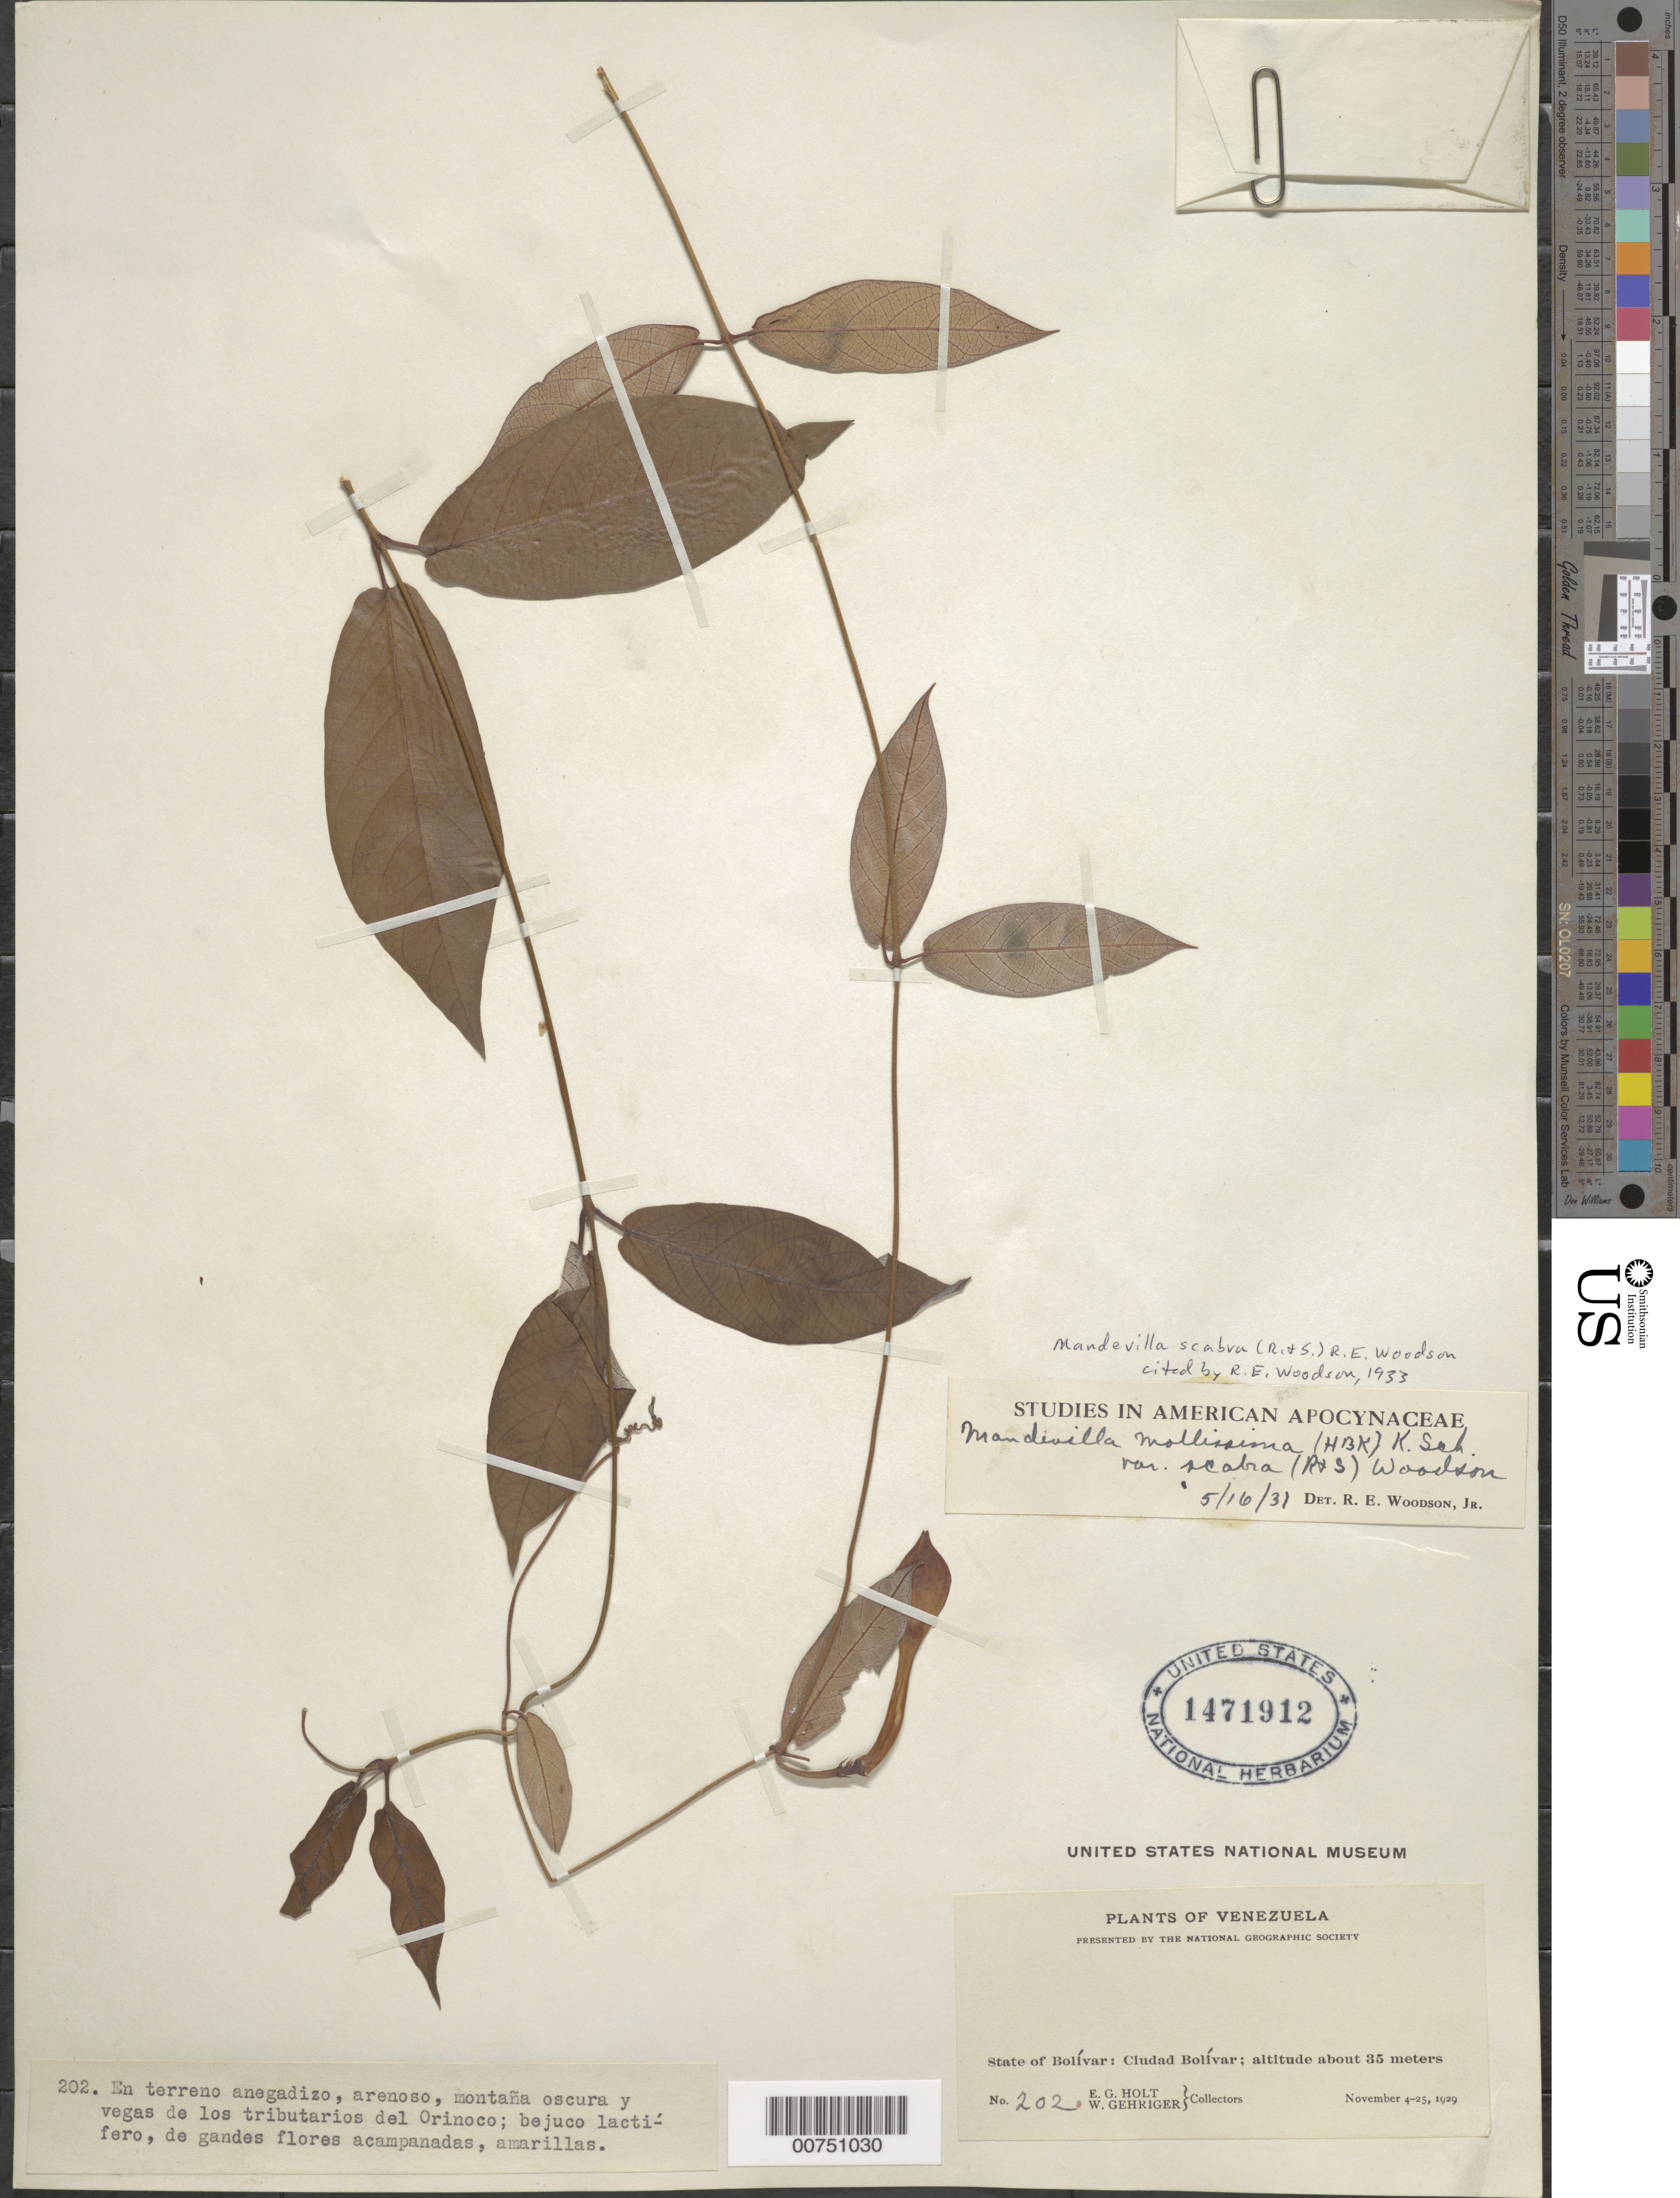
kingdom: Plantae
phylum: Tracheophyta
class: Magnoliopsida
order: Gentianales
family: Apocynaceae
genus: Mandevilla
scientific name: Mandevilla scabra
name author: (Hoffmanns. ex Roem. & Schult.) K. Schum.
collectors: E. Holt & W. Gehriger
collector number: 202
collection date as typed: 4-Nov-29 to 25-Nov-29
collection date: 1929-11-04/1929-11-25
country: Venezuela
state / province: Bolívar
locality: Ciudad Bolívar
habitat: Terreno anegadizo, arenoso, montana oscura y vegas de los tributarios del Orinoco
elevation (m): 35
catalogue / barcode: US 1471912